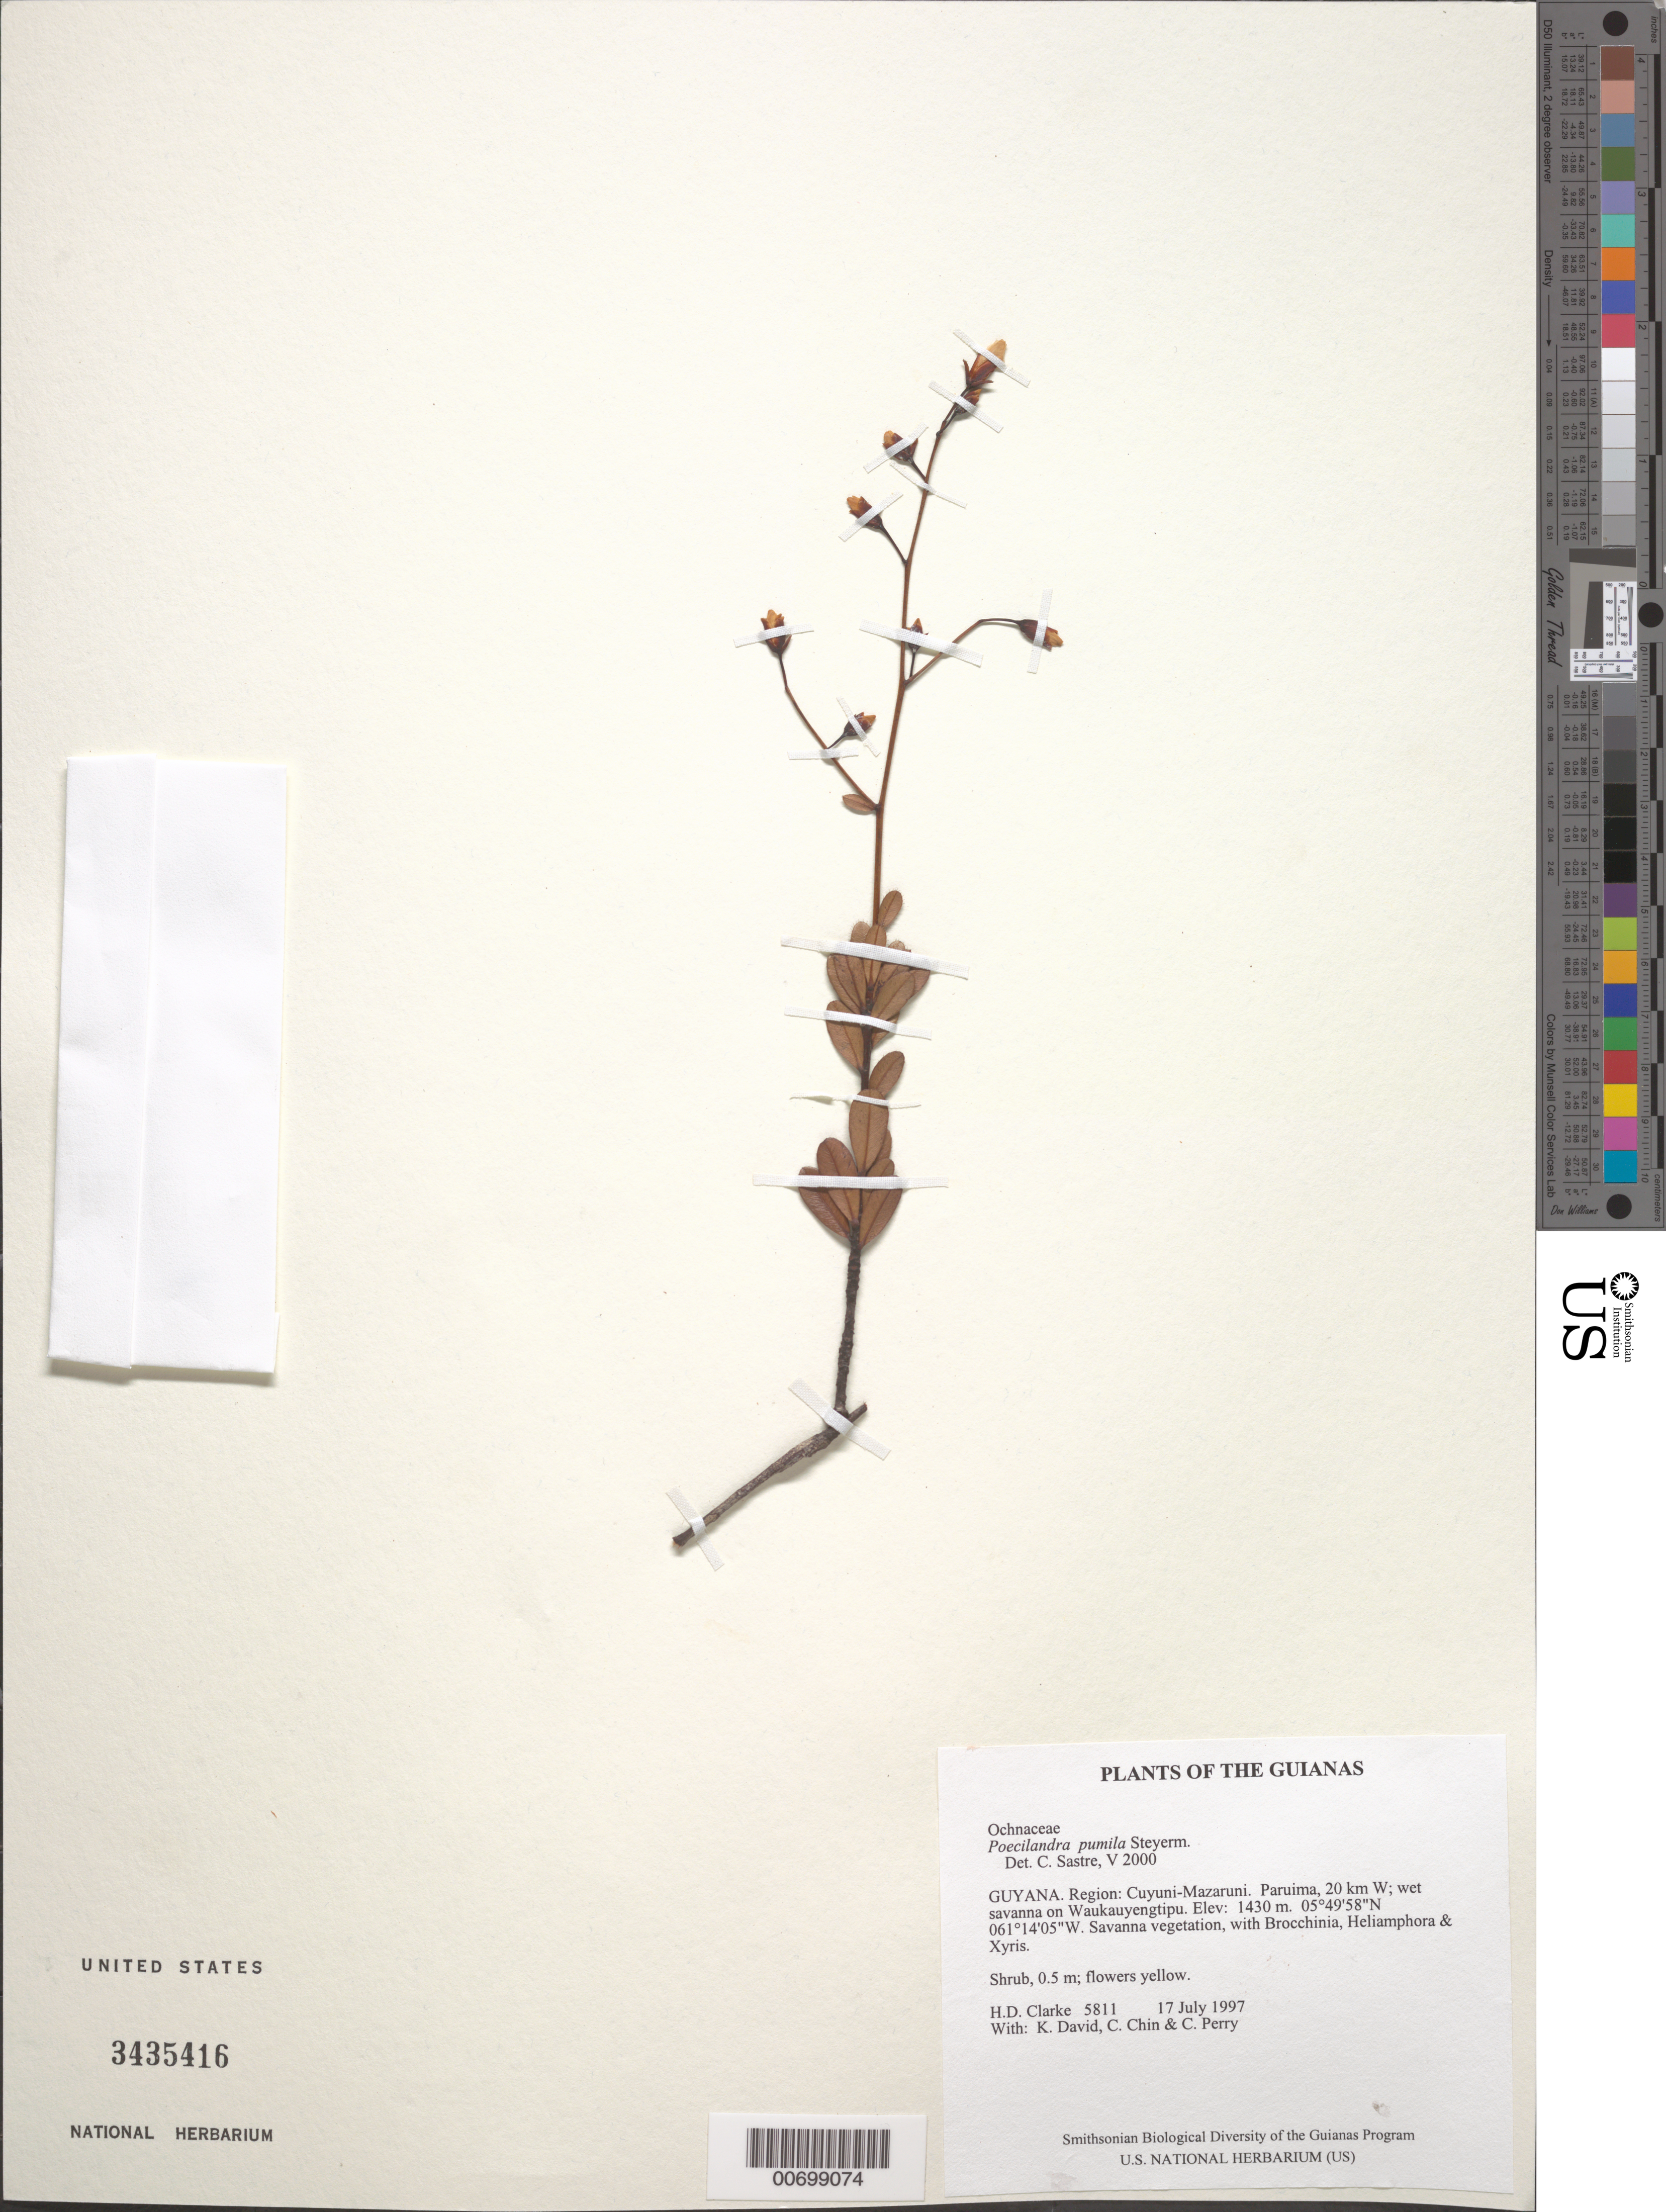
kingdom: Plantae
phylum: Tracheophyta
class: Magnoliopsida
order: Malpighiales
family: Ochnaceae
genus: Poecilandra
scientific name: Poecilandra pumila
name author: Steyerm.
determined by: Sastre, C. H. L.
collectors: H. D. Clarke, K. David, C. Chin & C. Perry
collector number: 5811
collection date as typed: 17 July 1997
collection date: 1997-07-17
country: Guyana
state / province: Cuyuni-Mazaruni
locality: Paruima, 20 km W; wet savanna on Waukauyengtipu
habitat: Savanna vegetation, with Brocchinia, Heliamphora & Xyris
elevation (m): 1430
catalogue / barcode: US 3435416